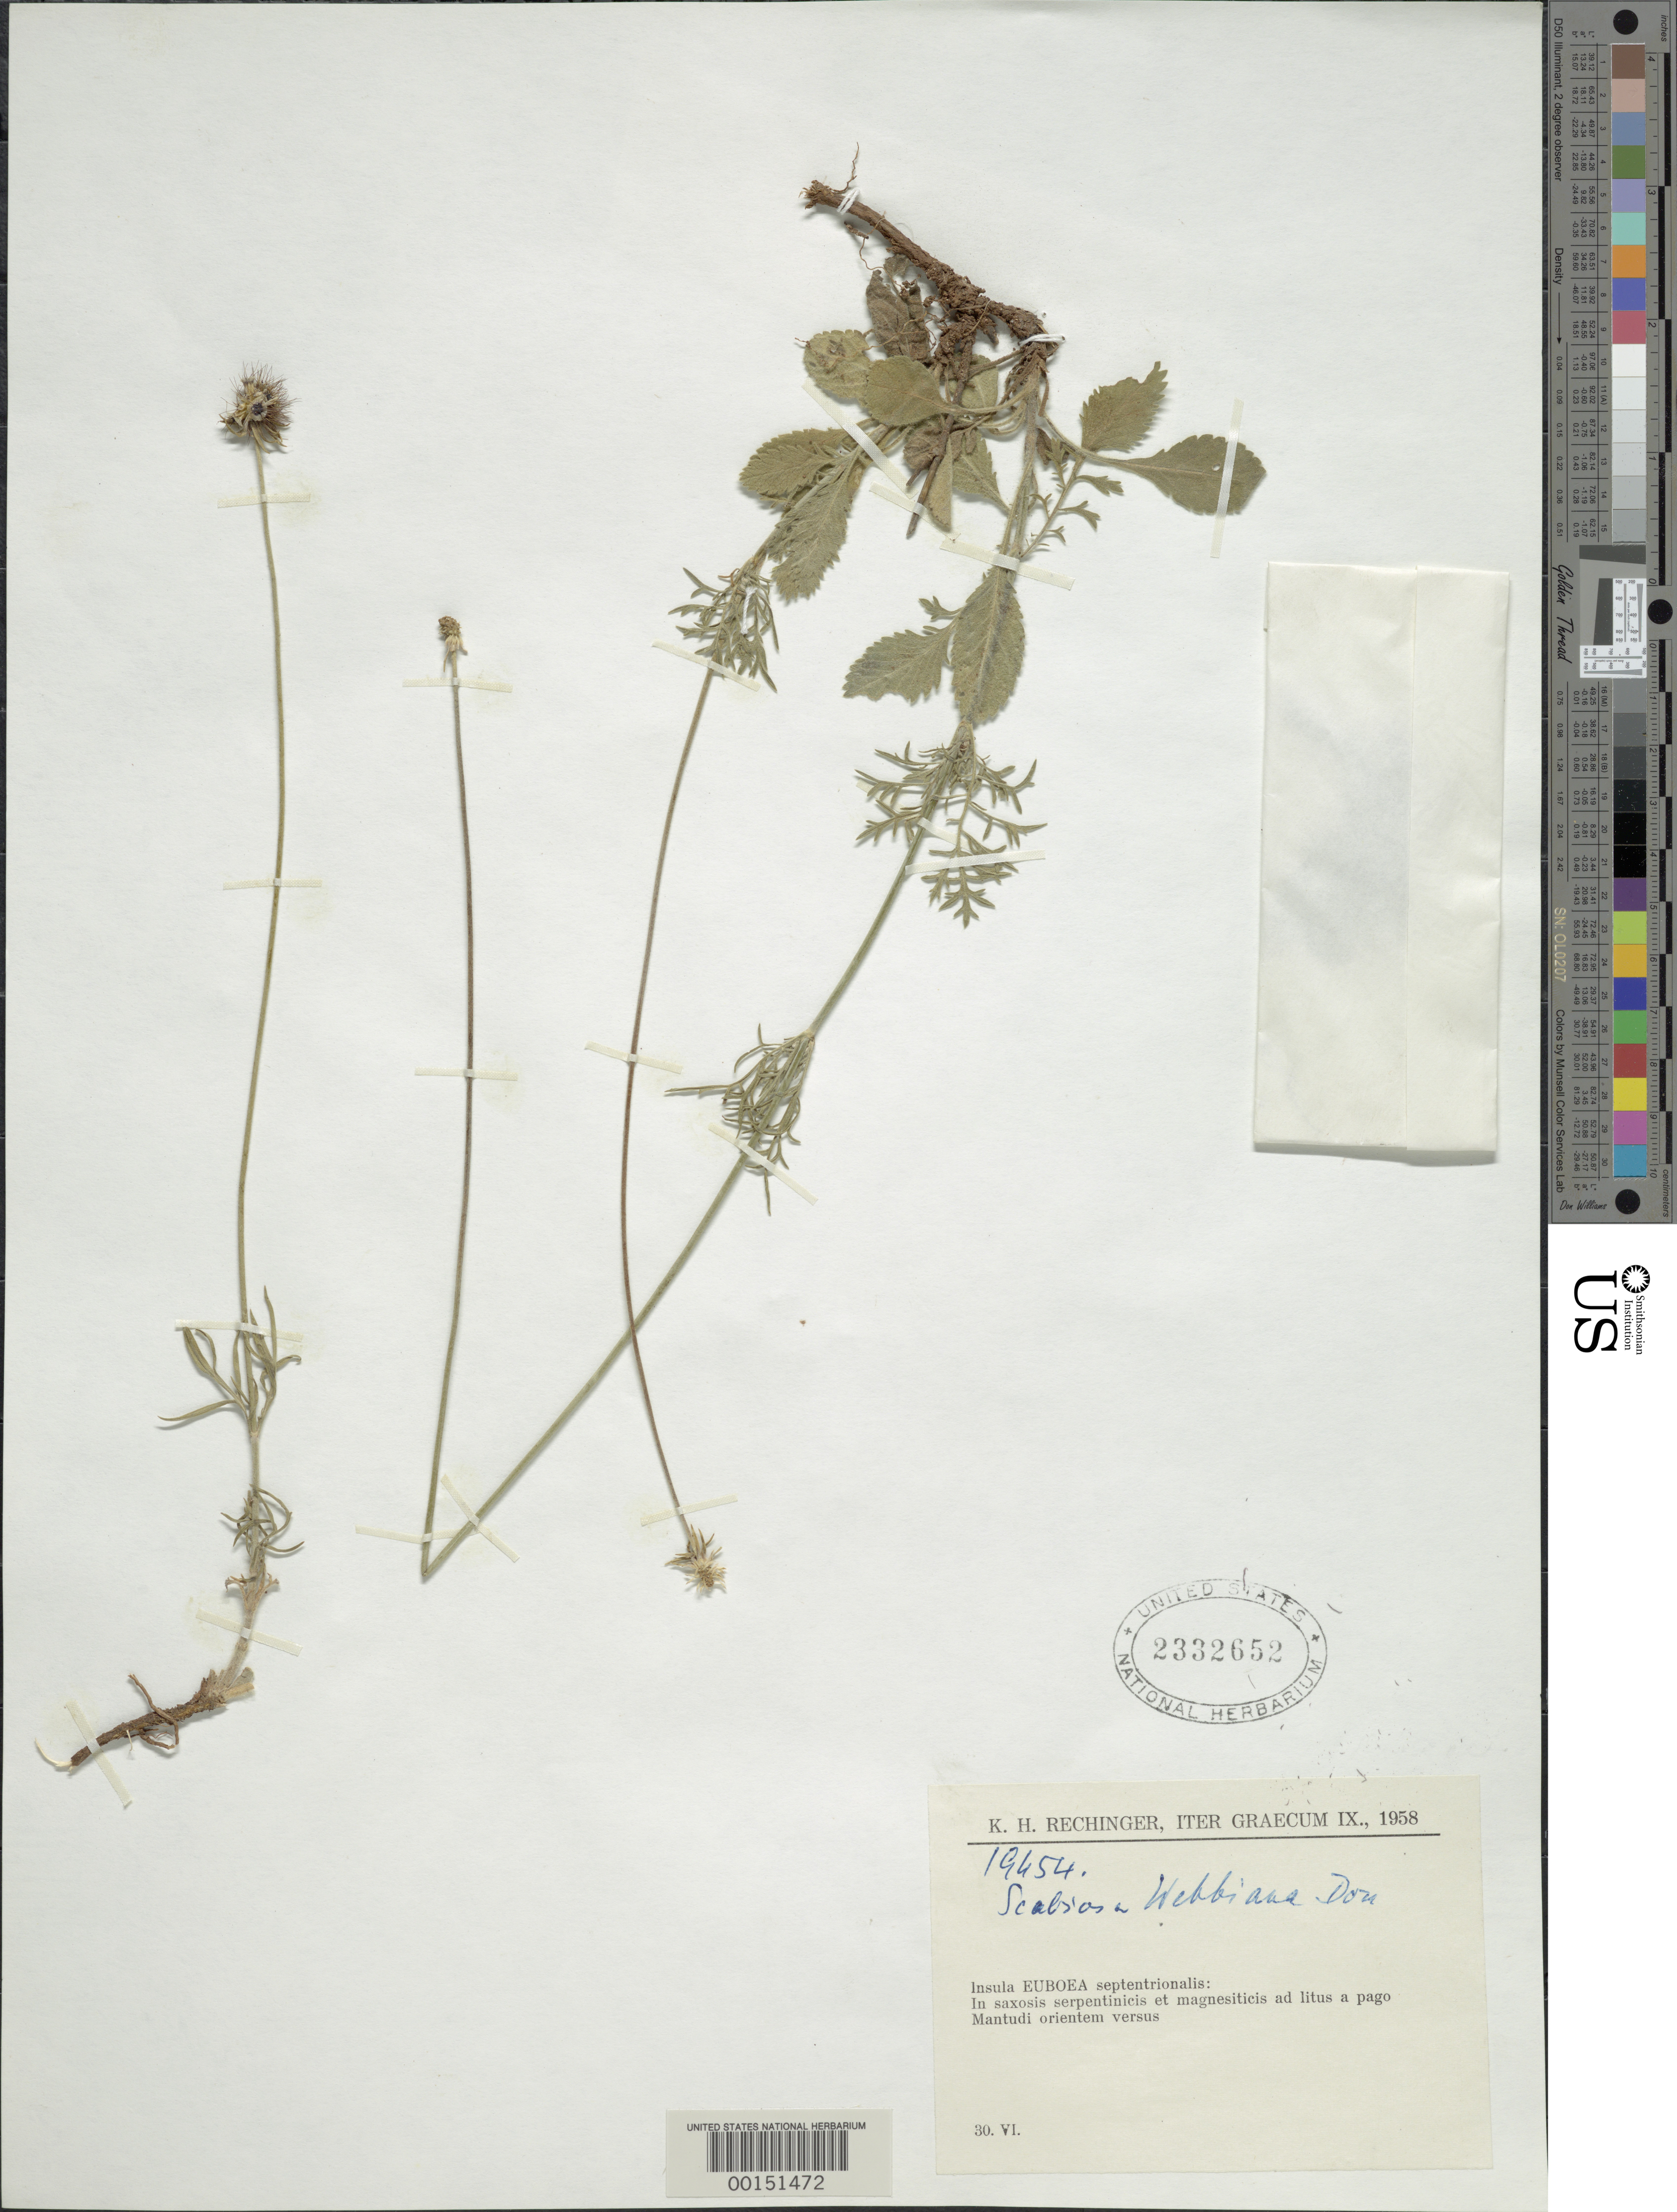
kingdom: Plantae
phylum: Tracheophyta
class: Magnoliopsida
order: Dipsacales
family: Caprifoliaceae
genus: Scabiosa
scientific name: Scabiosa ochroleuca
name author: L.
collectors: K. H. Rechinger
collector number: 19454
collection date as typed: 10 Jun 1958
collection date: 1958-06-10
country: Greece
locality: Insula Euboea, Mantudi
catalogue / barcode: US 2332652